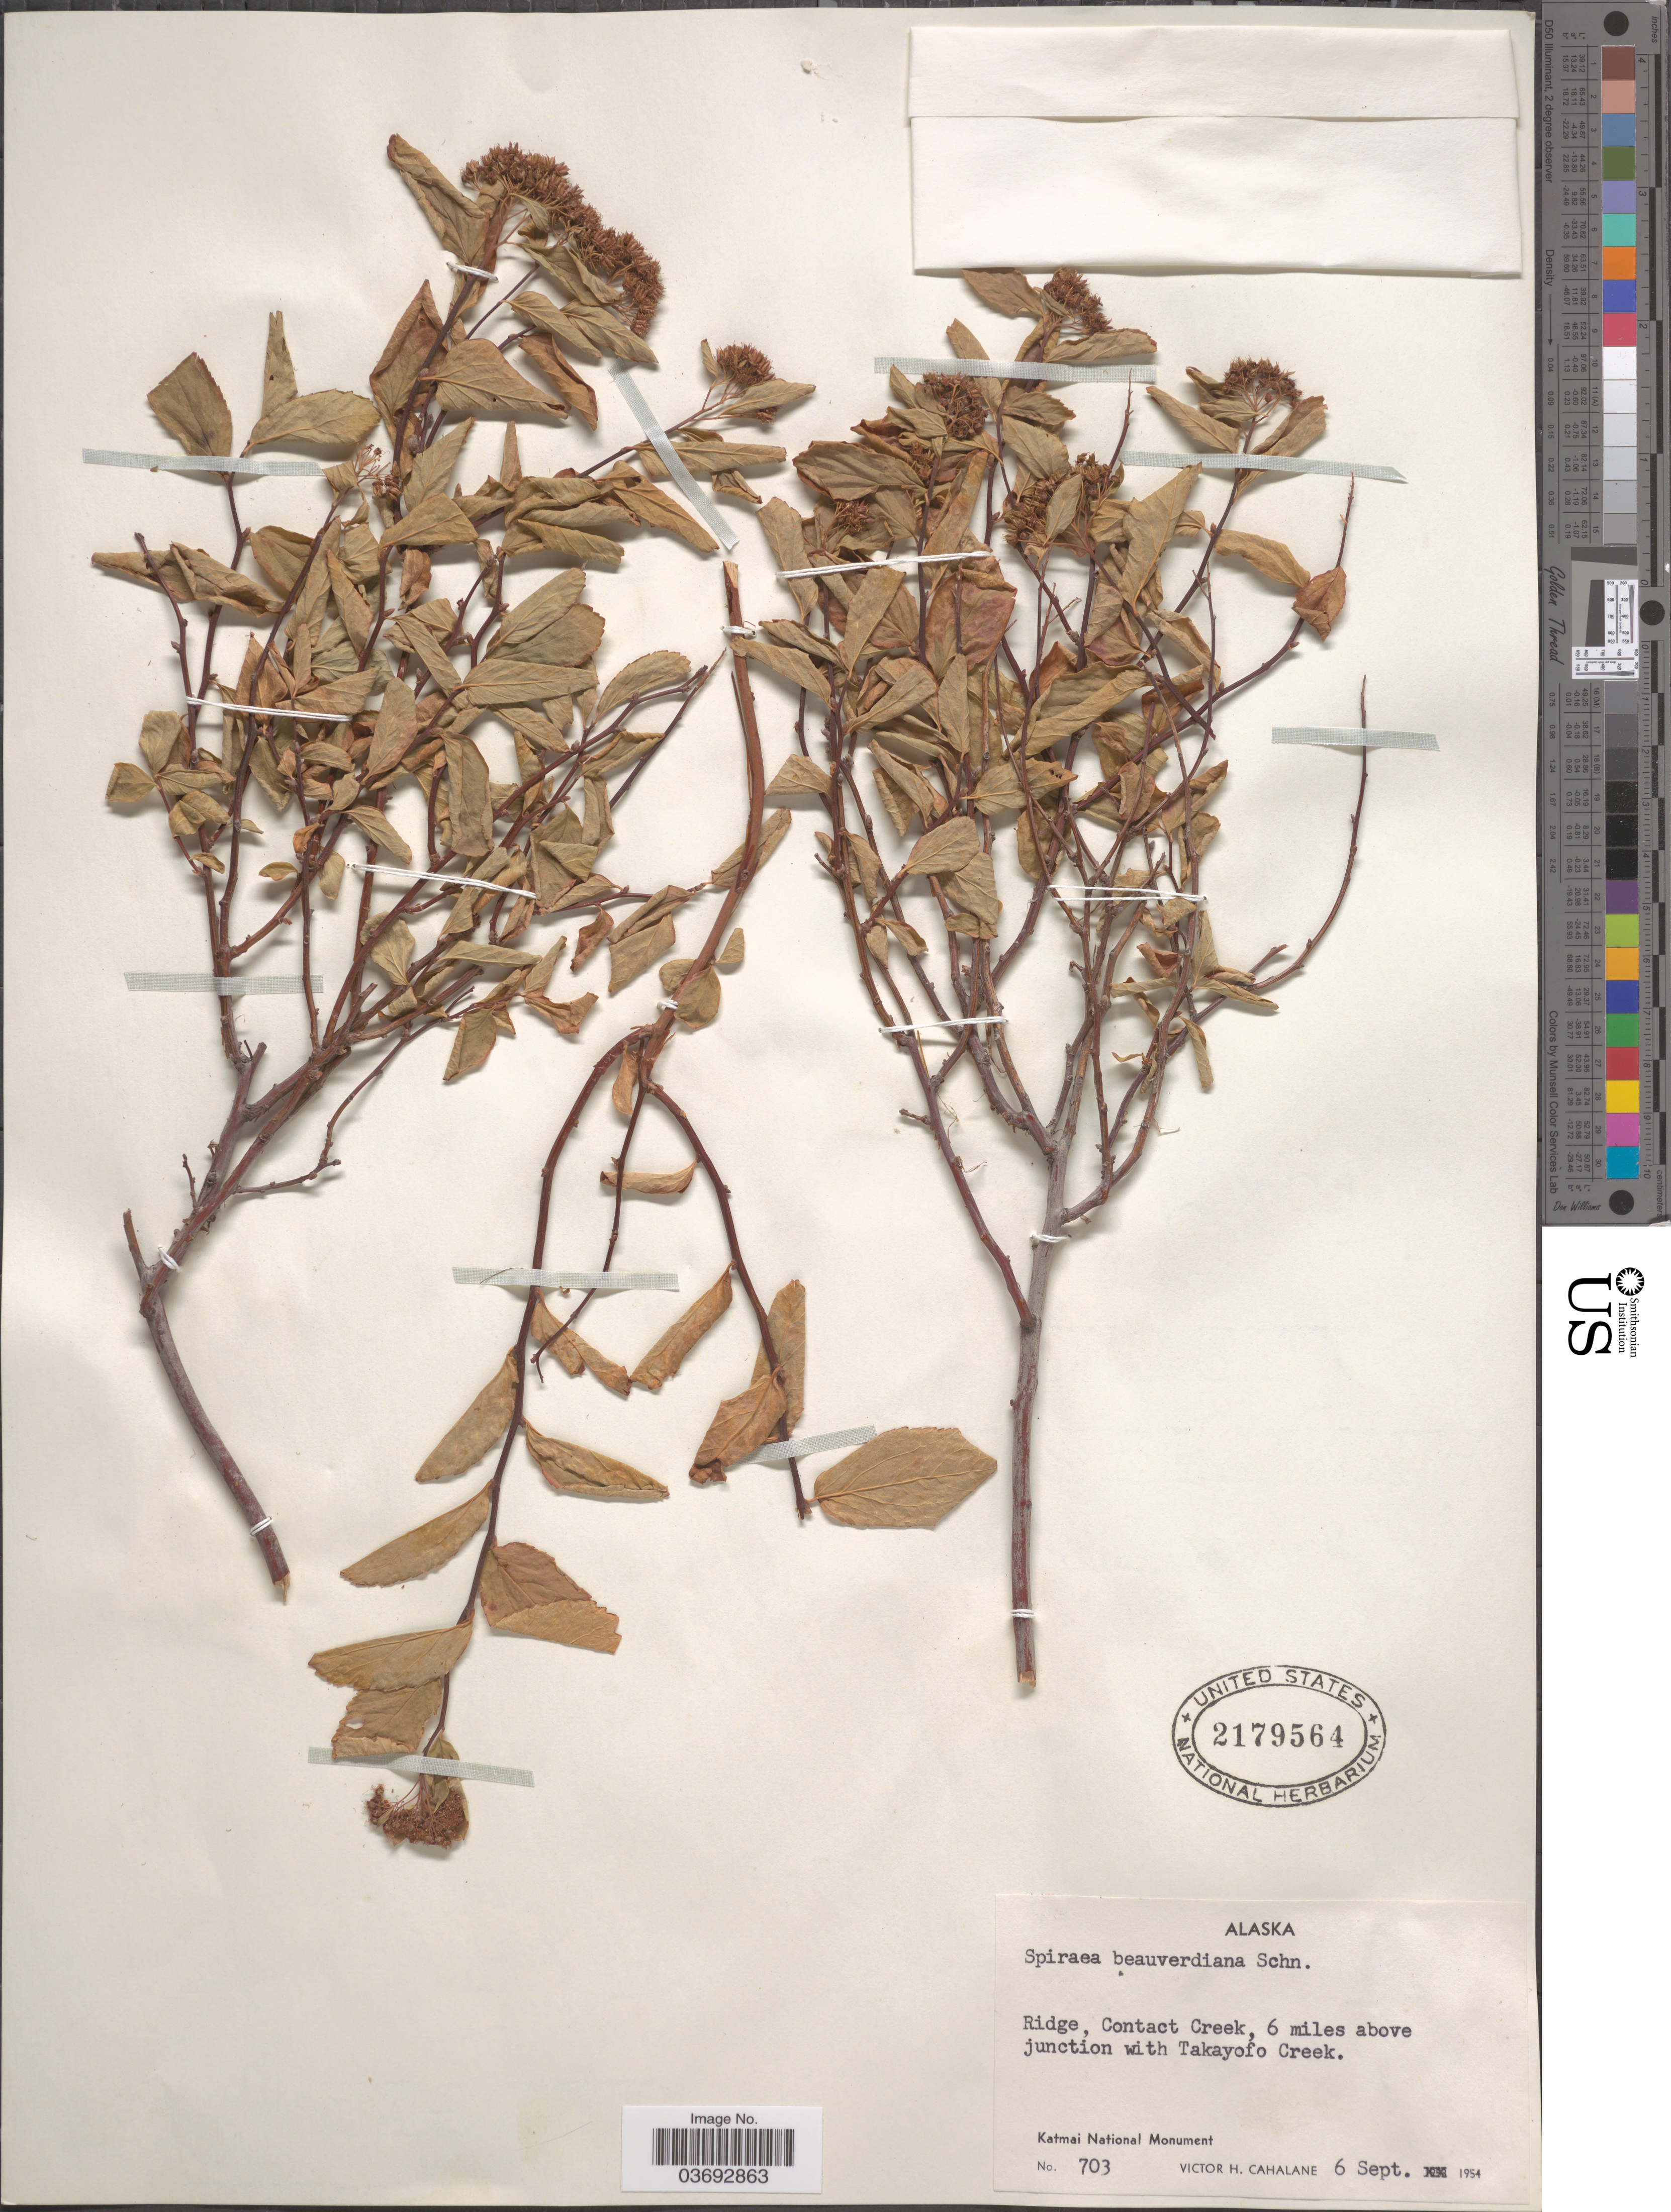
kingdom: Plantae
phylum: Tracheophyta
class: Magnoliopsida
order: Rosales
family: Rosaceae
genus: Spiraea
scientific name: Spiraea stevenii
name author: (C.K. Schneid.) Rydb.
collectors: V. Cahalane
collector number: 703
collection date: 1954-09-06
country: United States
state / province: Alaska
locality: Ridge, Contact Creek, 6 miles above junction with Takayofo Creek. Katmai National Monument.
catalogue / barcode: US 2179564